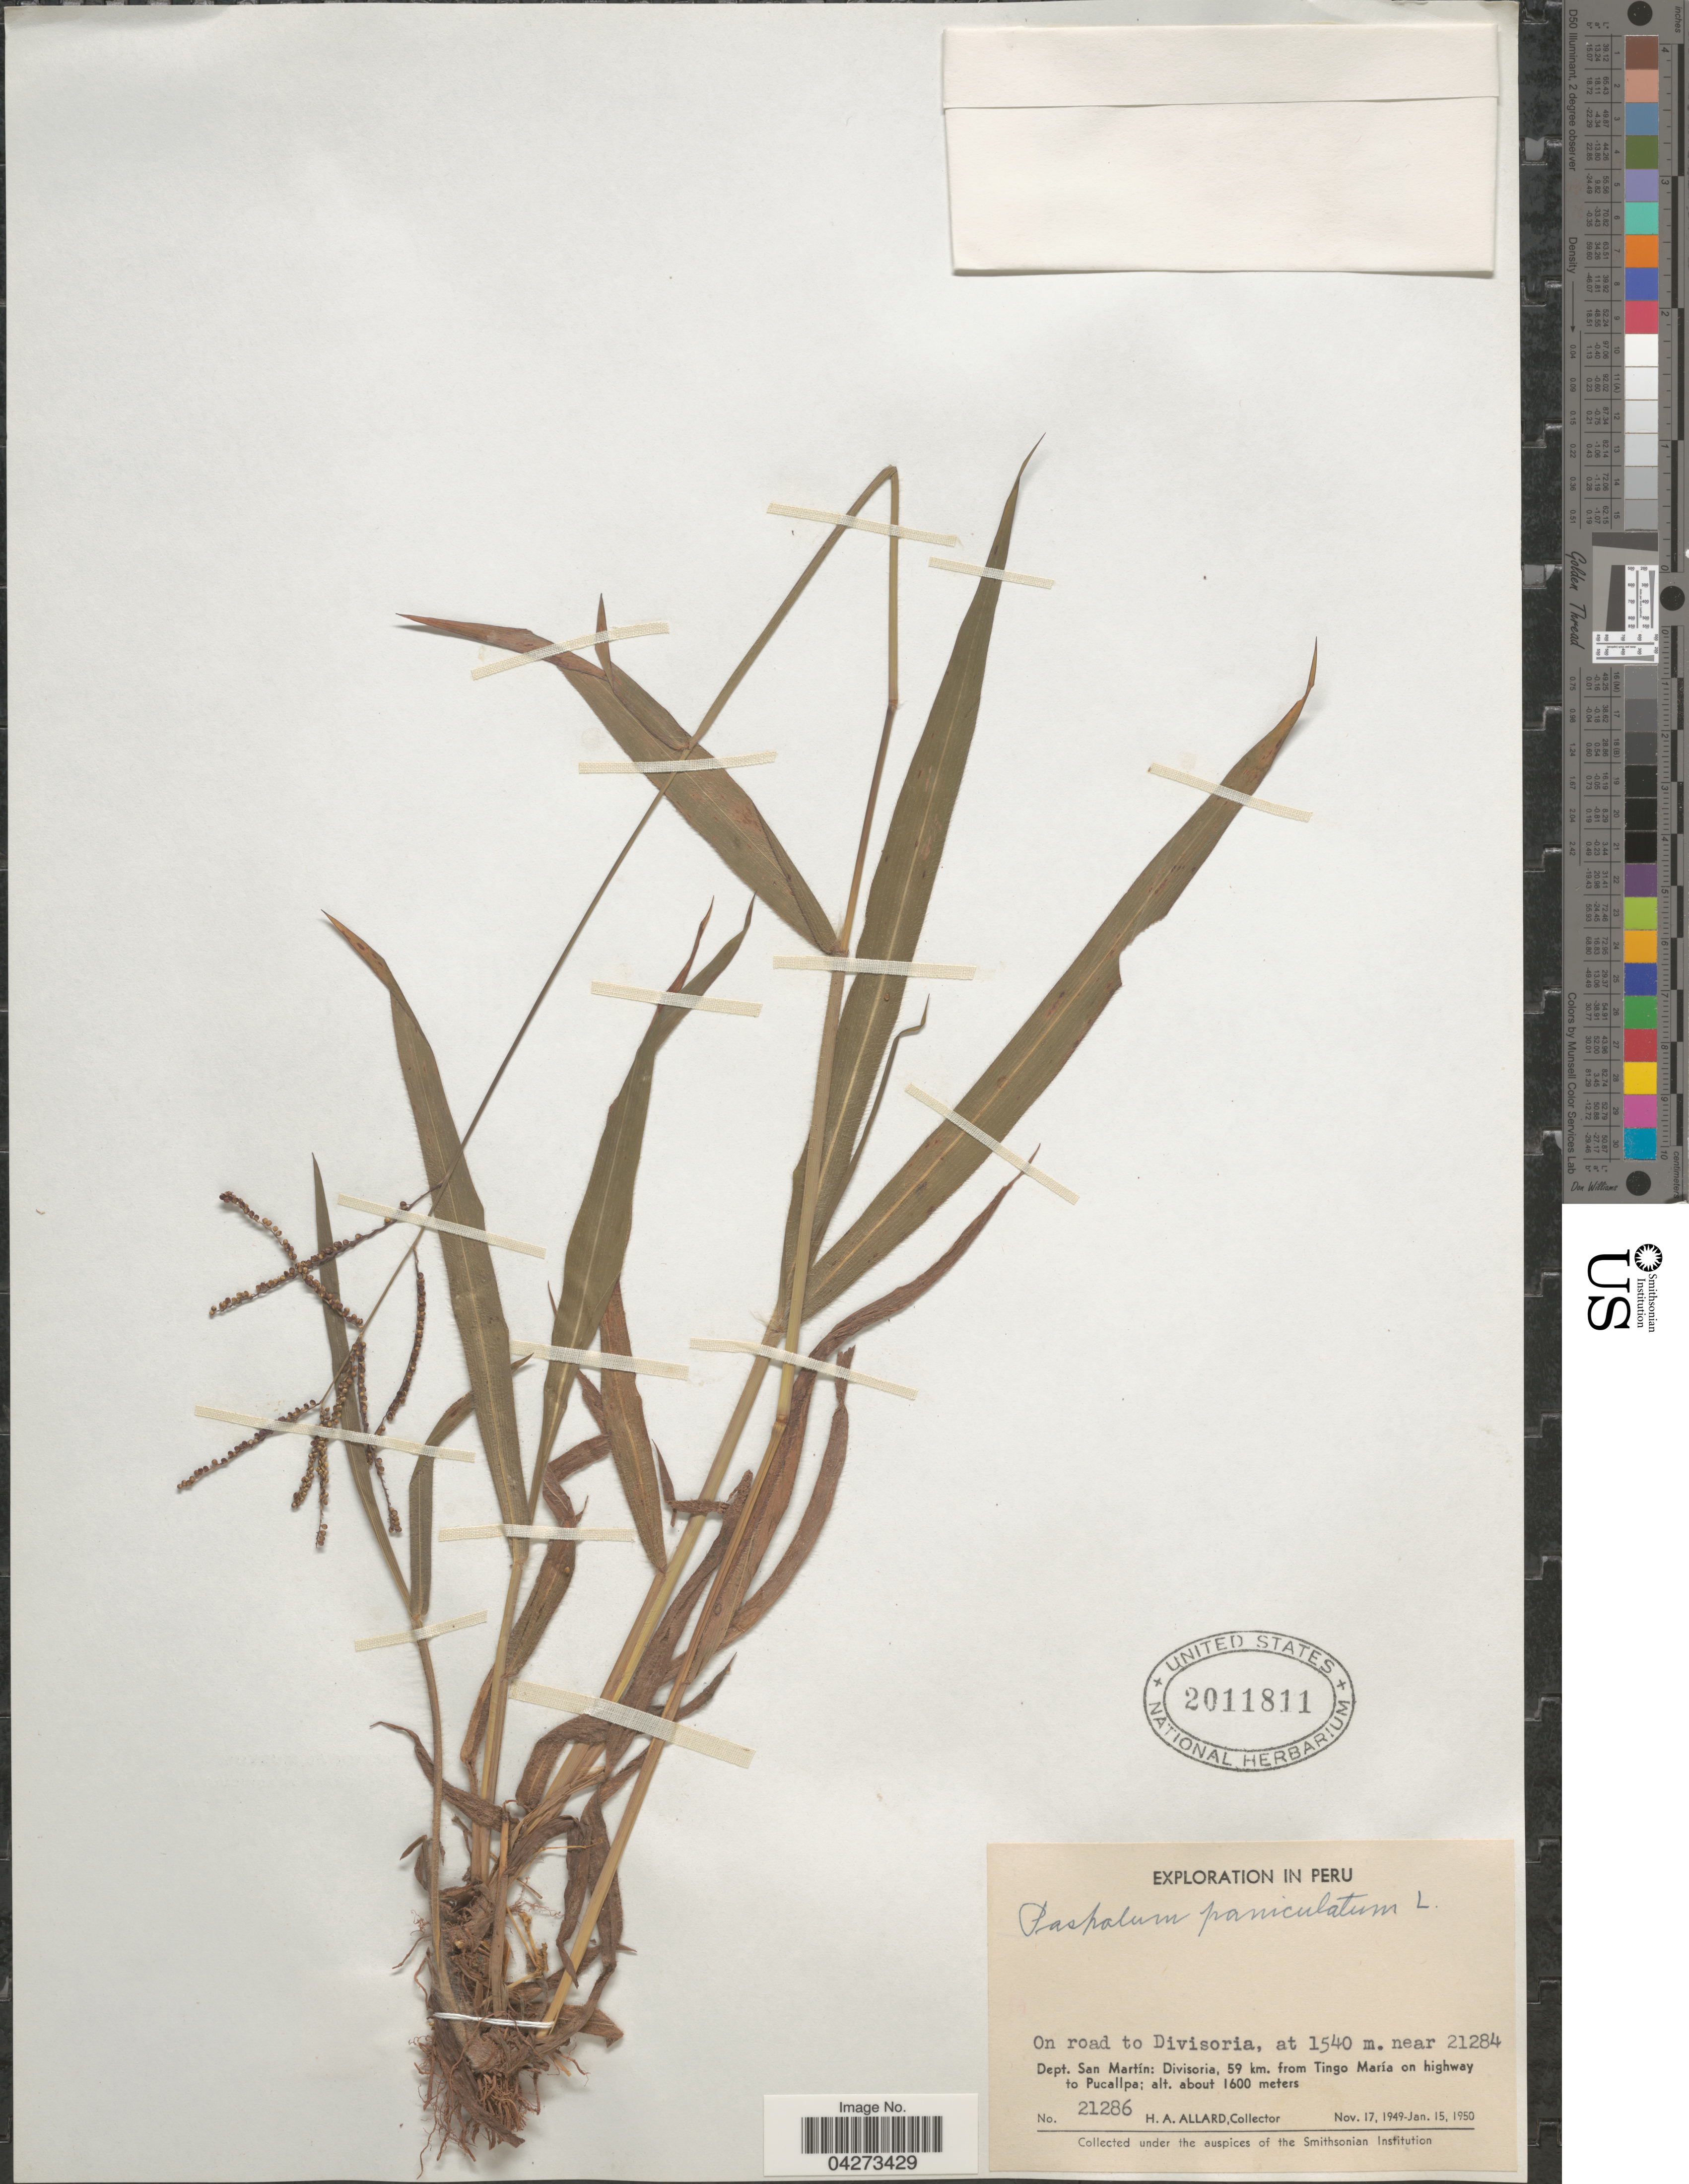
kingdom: Plantae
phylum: Tracheophyta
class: Liliopsida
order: Poales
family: Poaceae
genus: Paspalum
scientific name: Paspalum paniculatum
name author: L.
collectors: H. A. Allard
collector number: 21286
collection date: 1949-11-17/1950-01-15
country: Peru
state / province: San Martín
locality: Exploration in Peru. On road to Divisoria, at 1540 m. near 21284. Dept. San Martin: Divisoria, 59 km. from Tingo María on highway to Pucallpa.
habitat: on road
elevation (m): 1600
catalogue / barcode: US 2011811